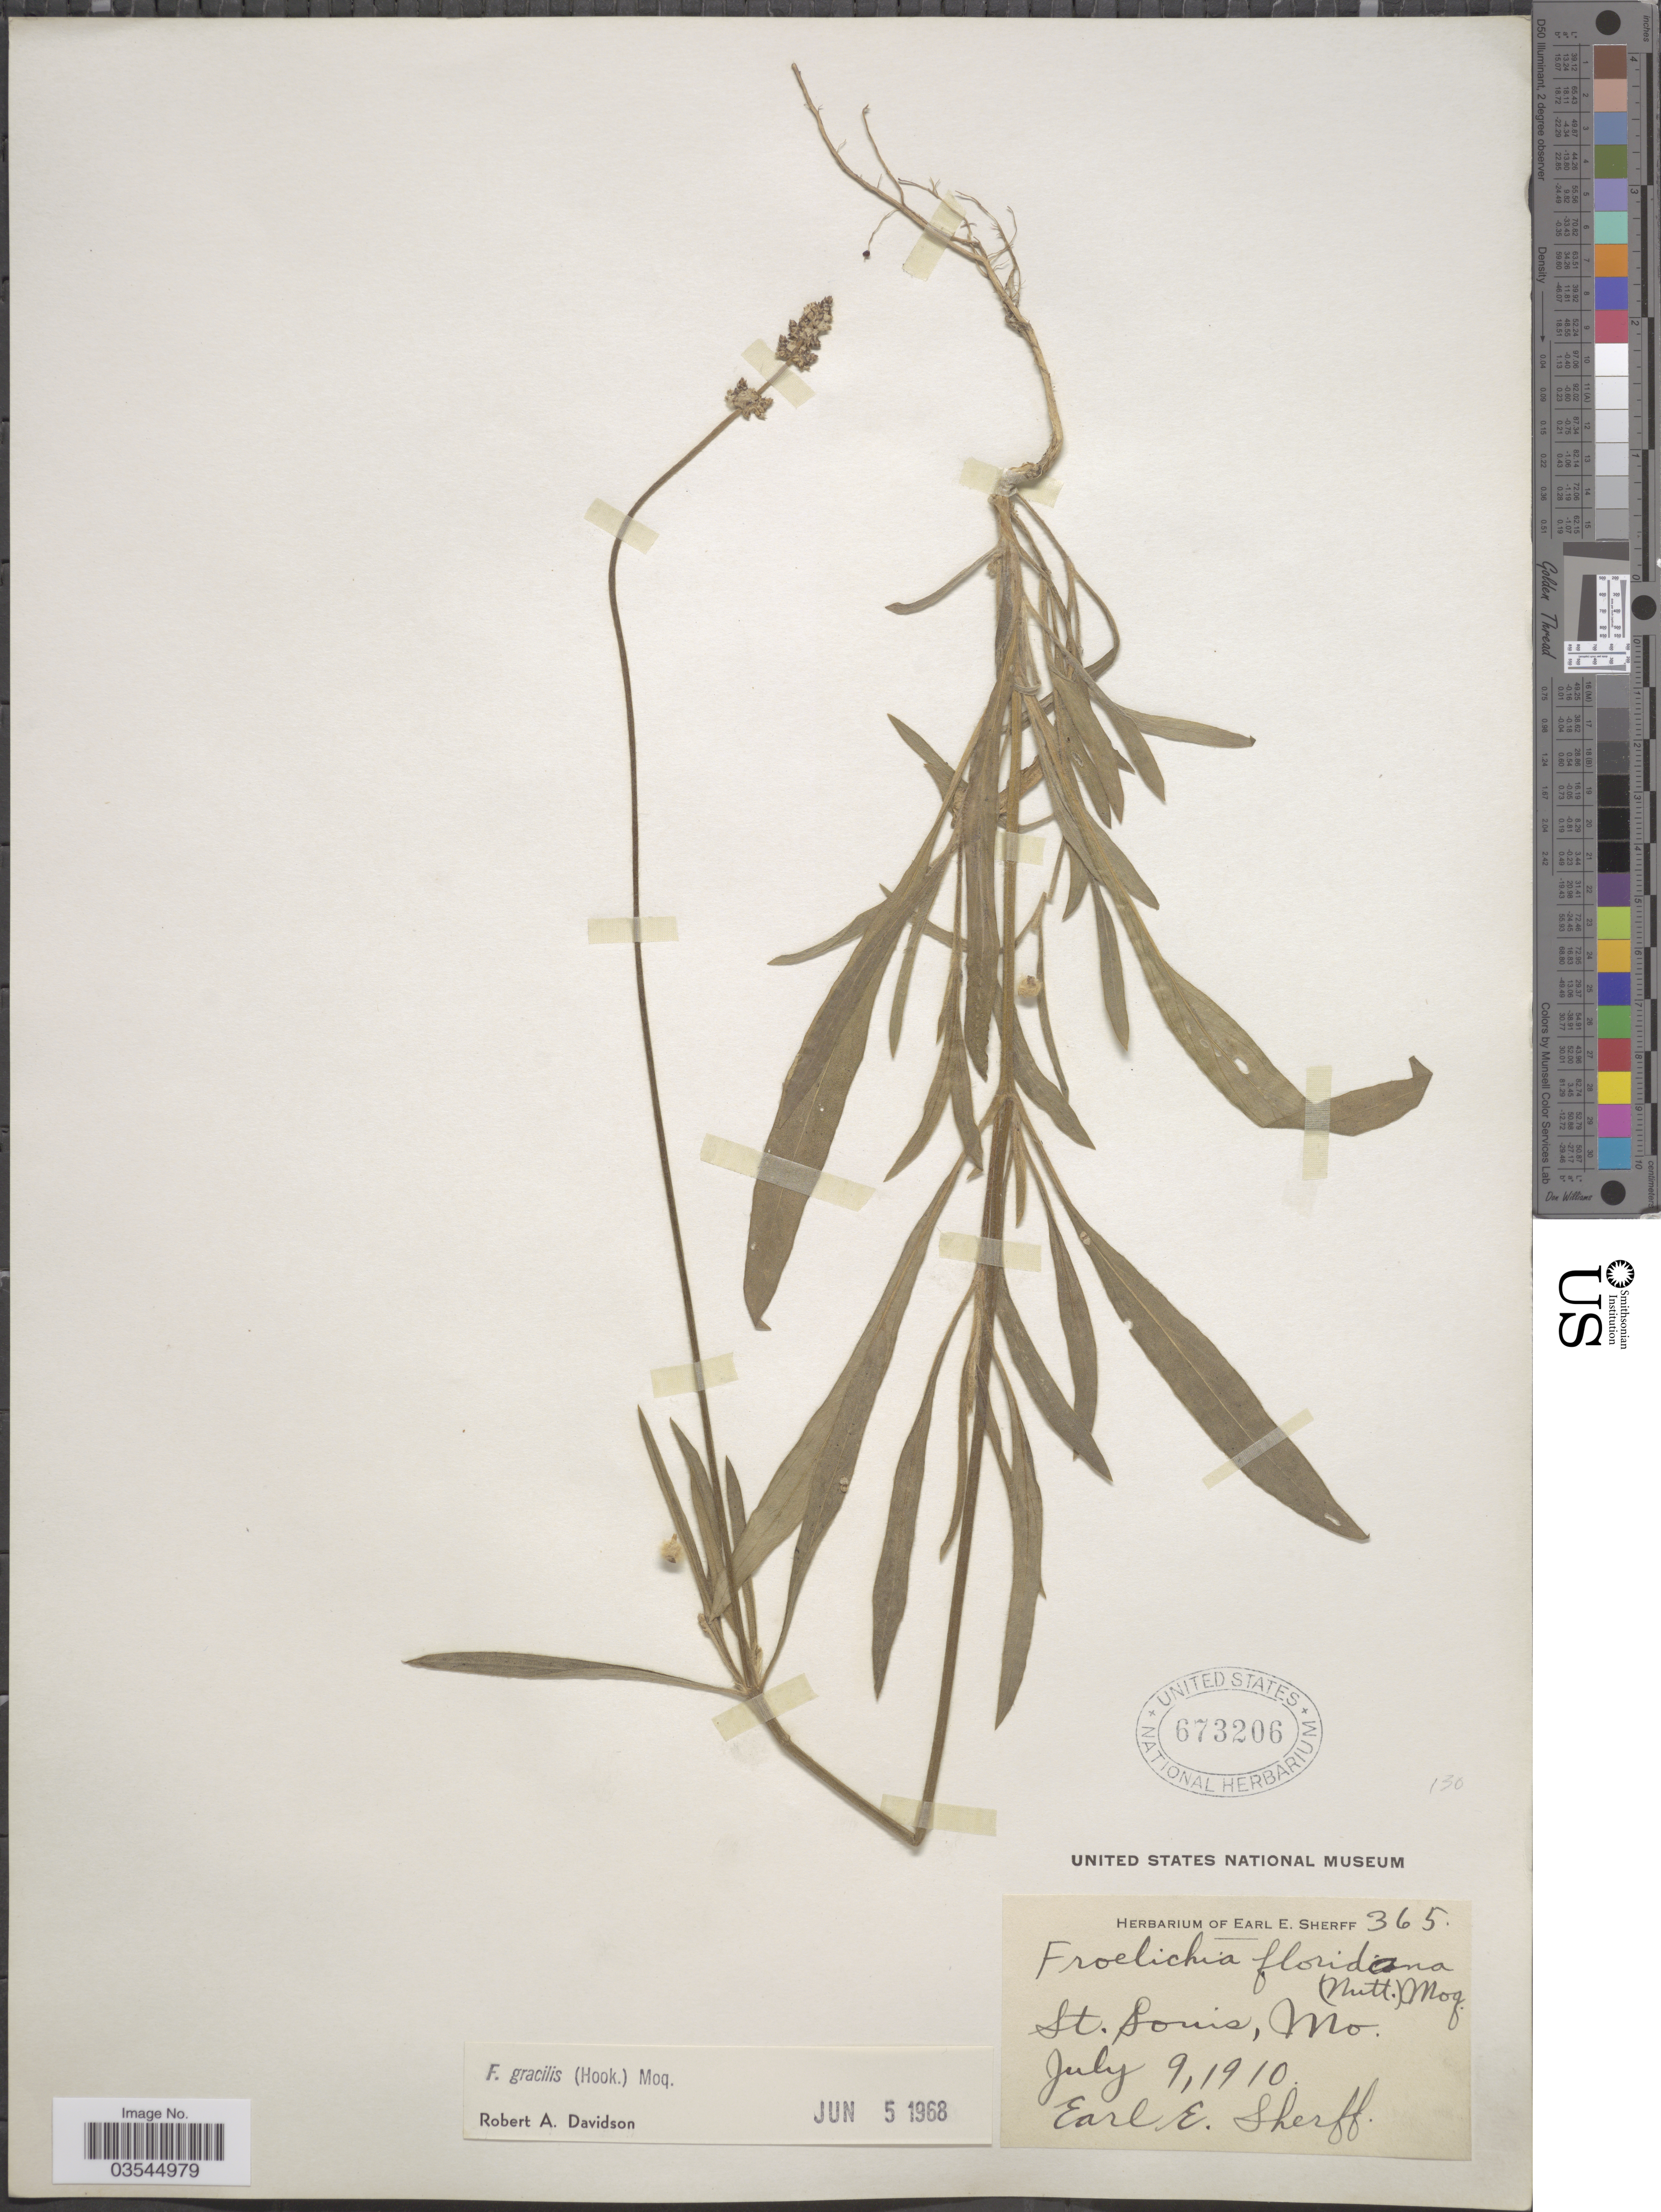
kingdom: Plantae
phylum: Tracheophyta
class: Magnoliopsida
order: Caryophyllales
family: Amaranthaceae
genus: Froelichia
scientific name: Froelichia gracilis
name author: (Hook.) Moq.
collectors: E. E. Sherff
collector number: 365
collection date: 1910-07-09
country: United States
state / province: Missouri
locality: St. Louis.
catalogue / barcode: US 673206